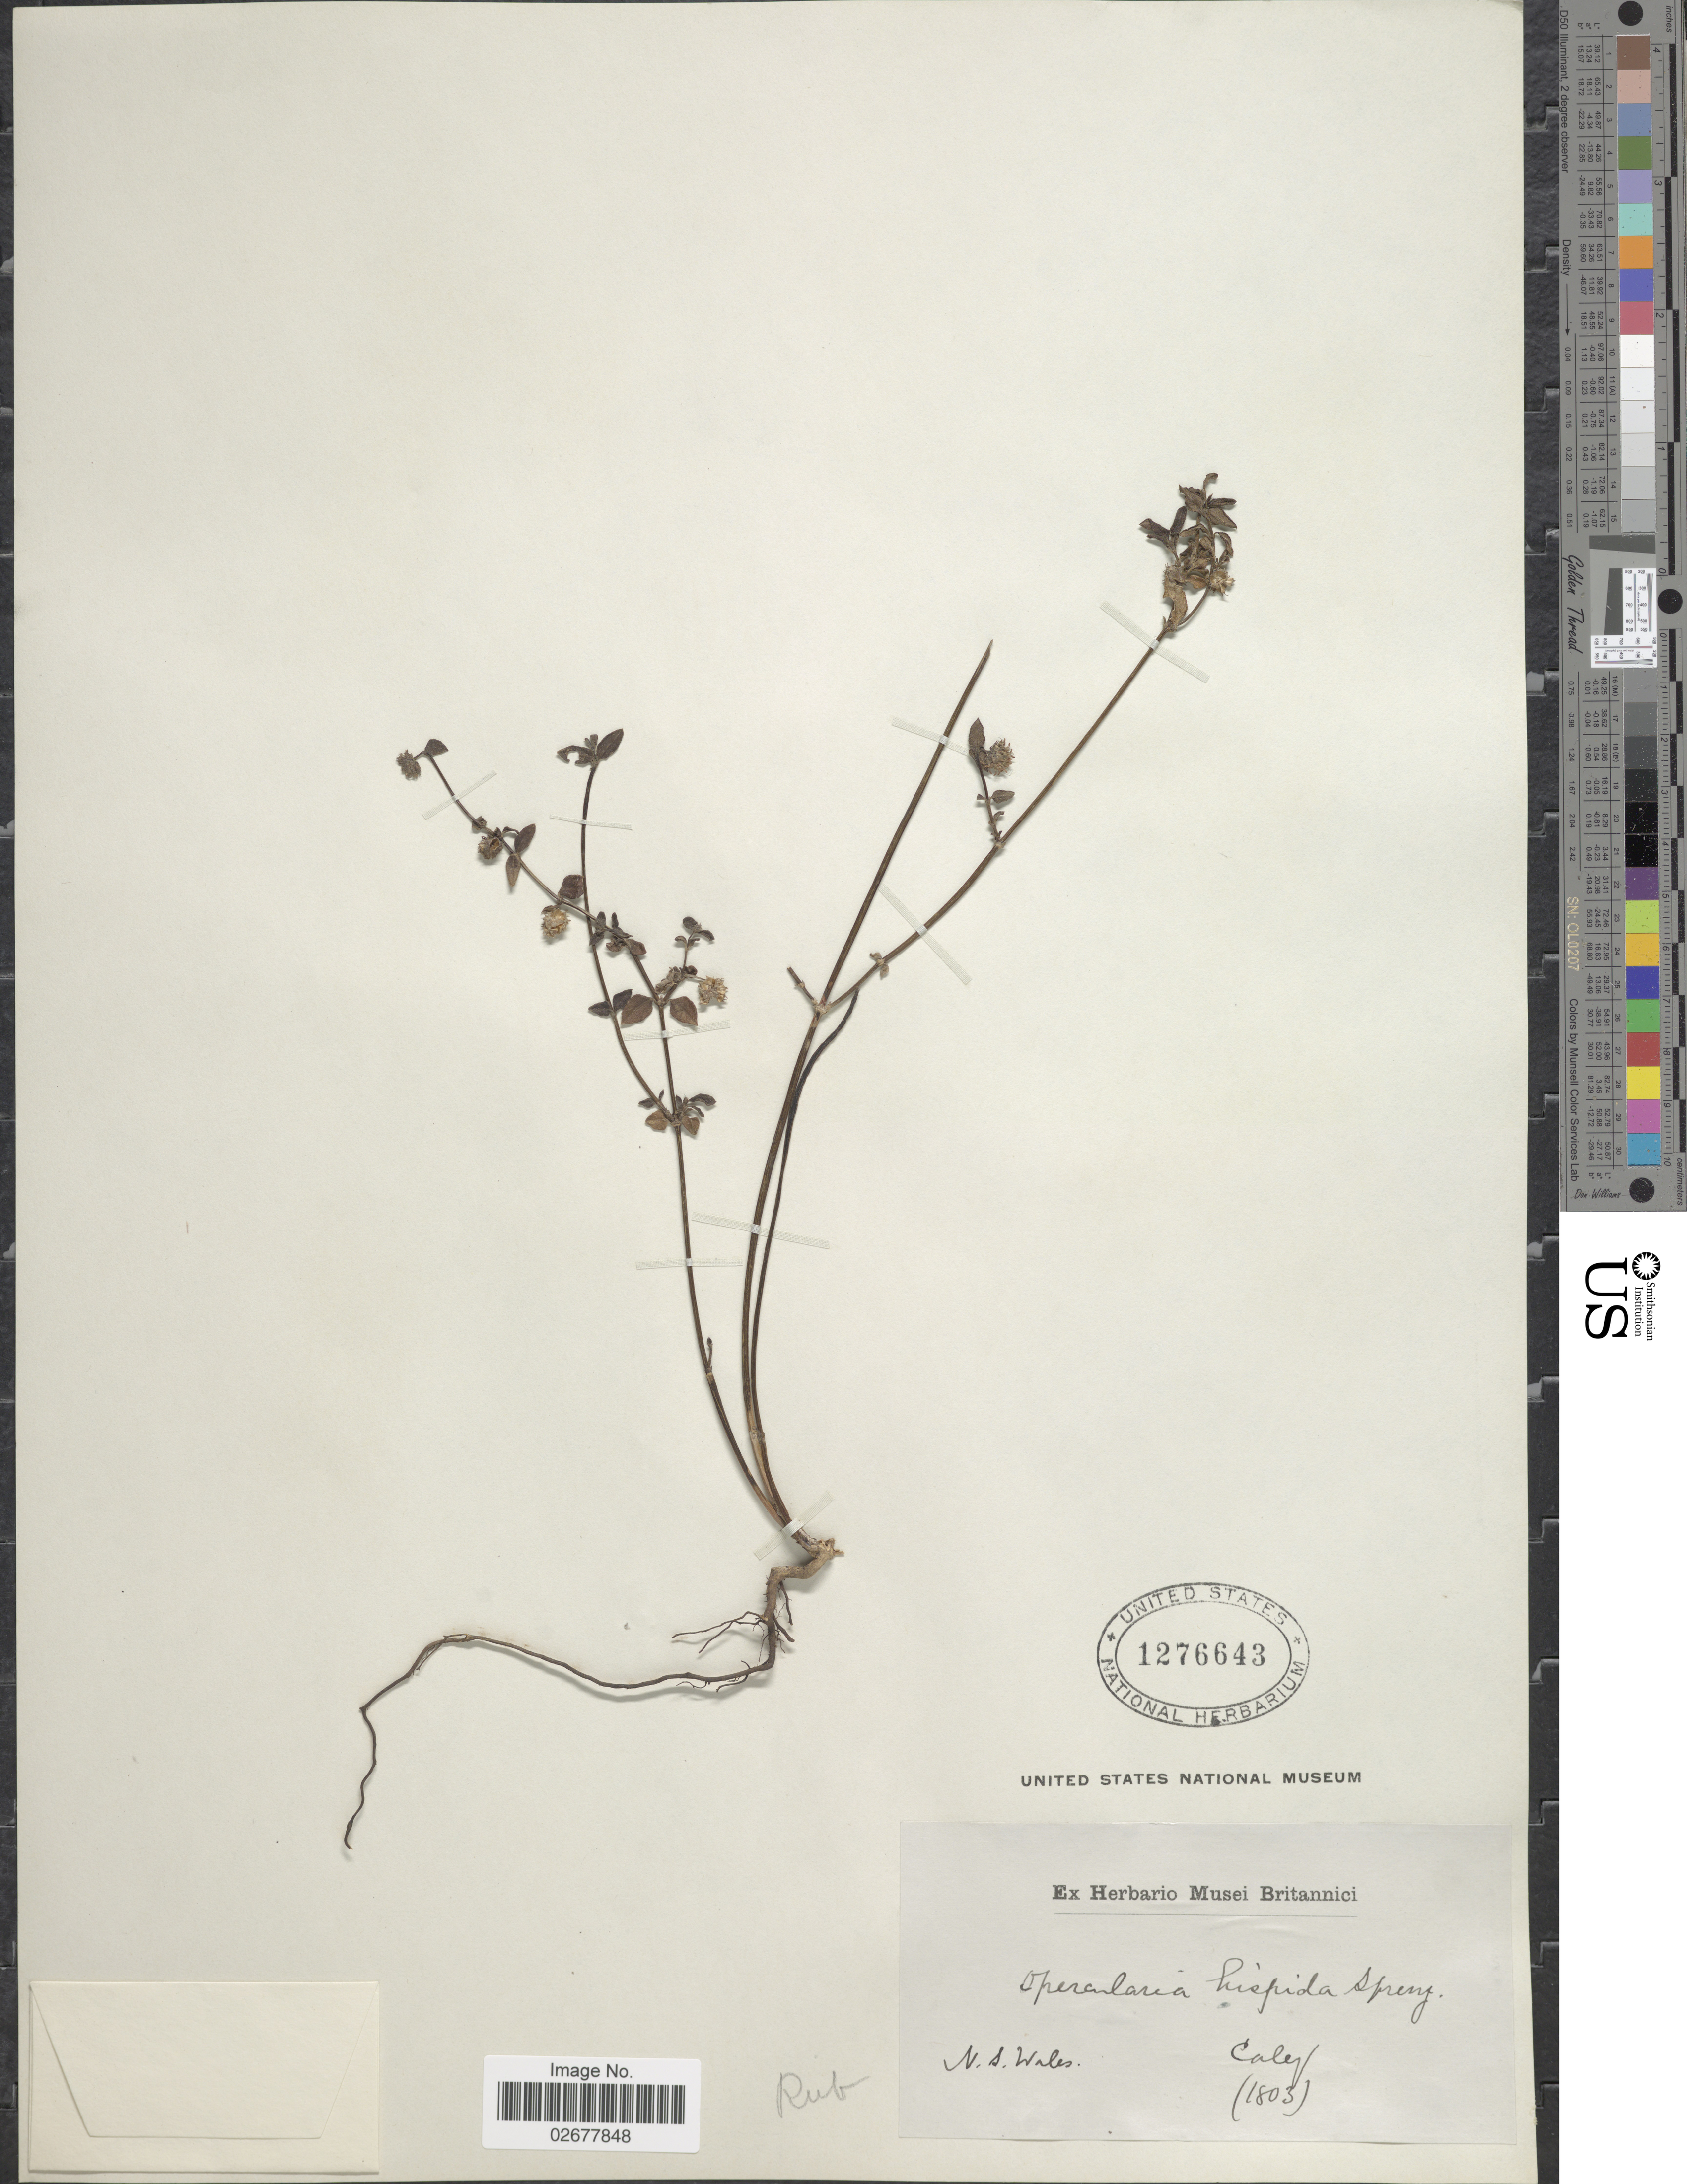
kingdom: Plantae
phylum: Tracheophyta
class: Magnoliopsida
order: Gentianales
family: Rubiaceae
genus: Opercularia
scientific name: Opercularia hispida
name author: Spreng.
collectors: -. Caley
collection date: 1803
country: Australia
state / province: New South Wales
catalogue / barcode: US 1276643